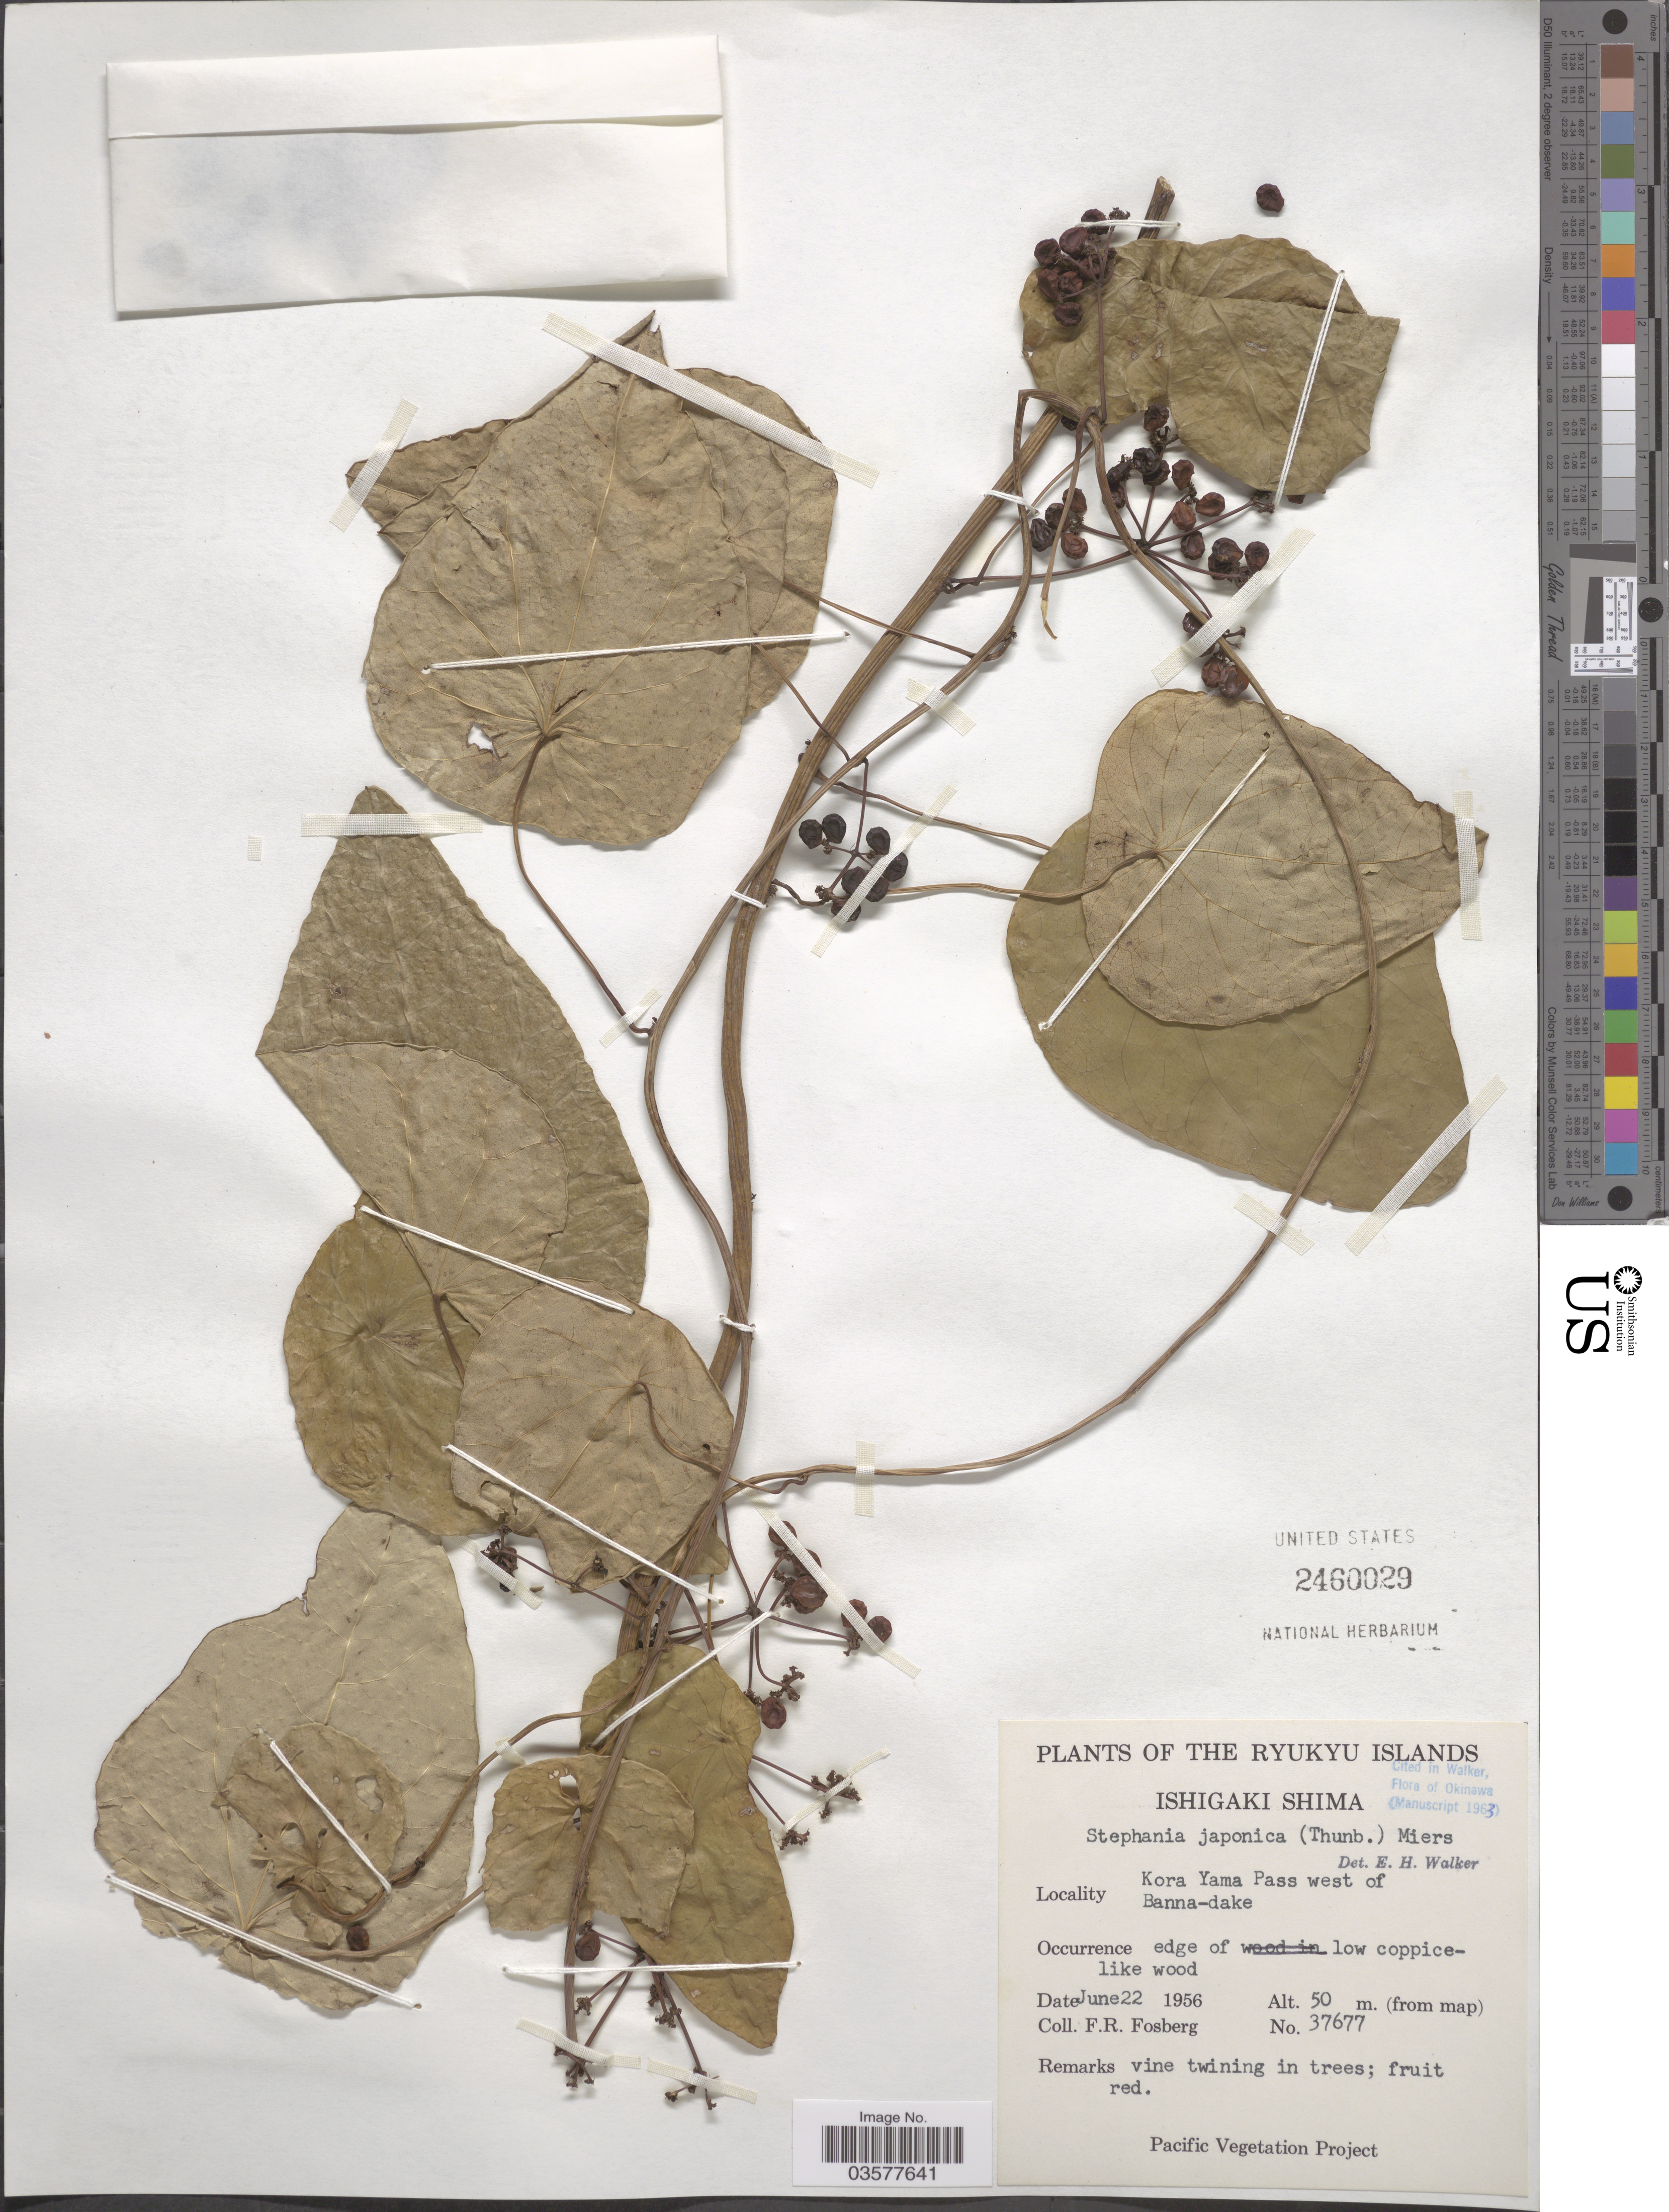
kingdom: Plantae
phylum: Tracheophyta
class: Magnoliopsida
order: Ranunculales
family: Menispermaceae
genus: Stephania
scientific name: Stephania japonica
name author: (Thunb.) Miers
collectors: F. R. Fosberg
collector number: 37677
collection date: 1956-06-22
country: Japan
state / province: Okinawa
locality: The Ryukyu Islands. Ishigaki Shima. Kora Yama Pass west of Banna-dake.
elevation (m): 50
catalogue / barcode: US 2460029